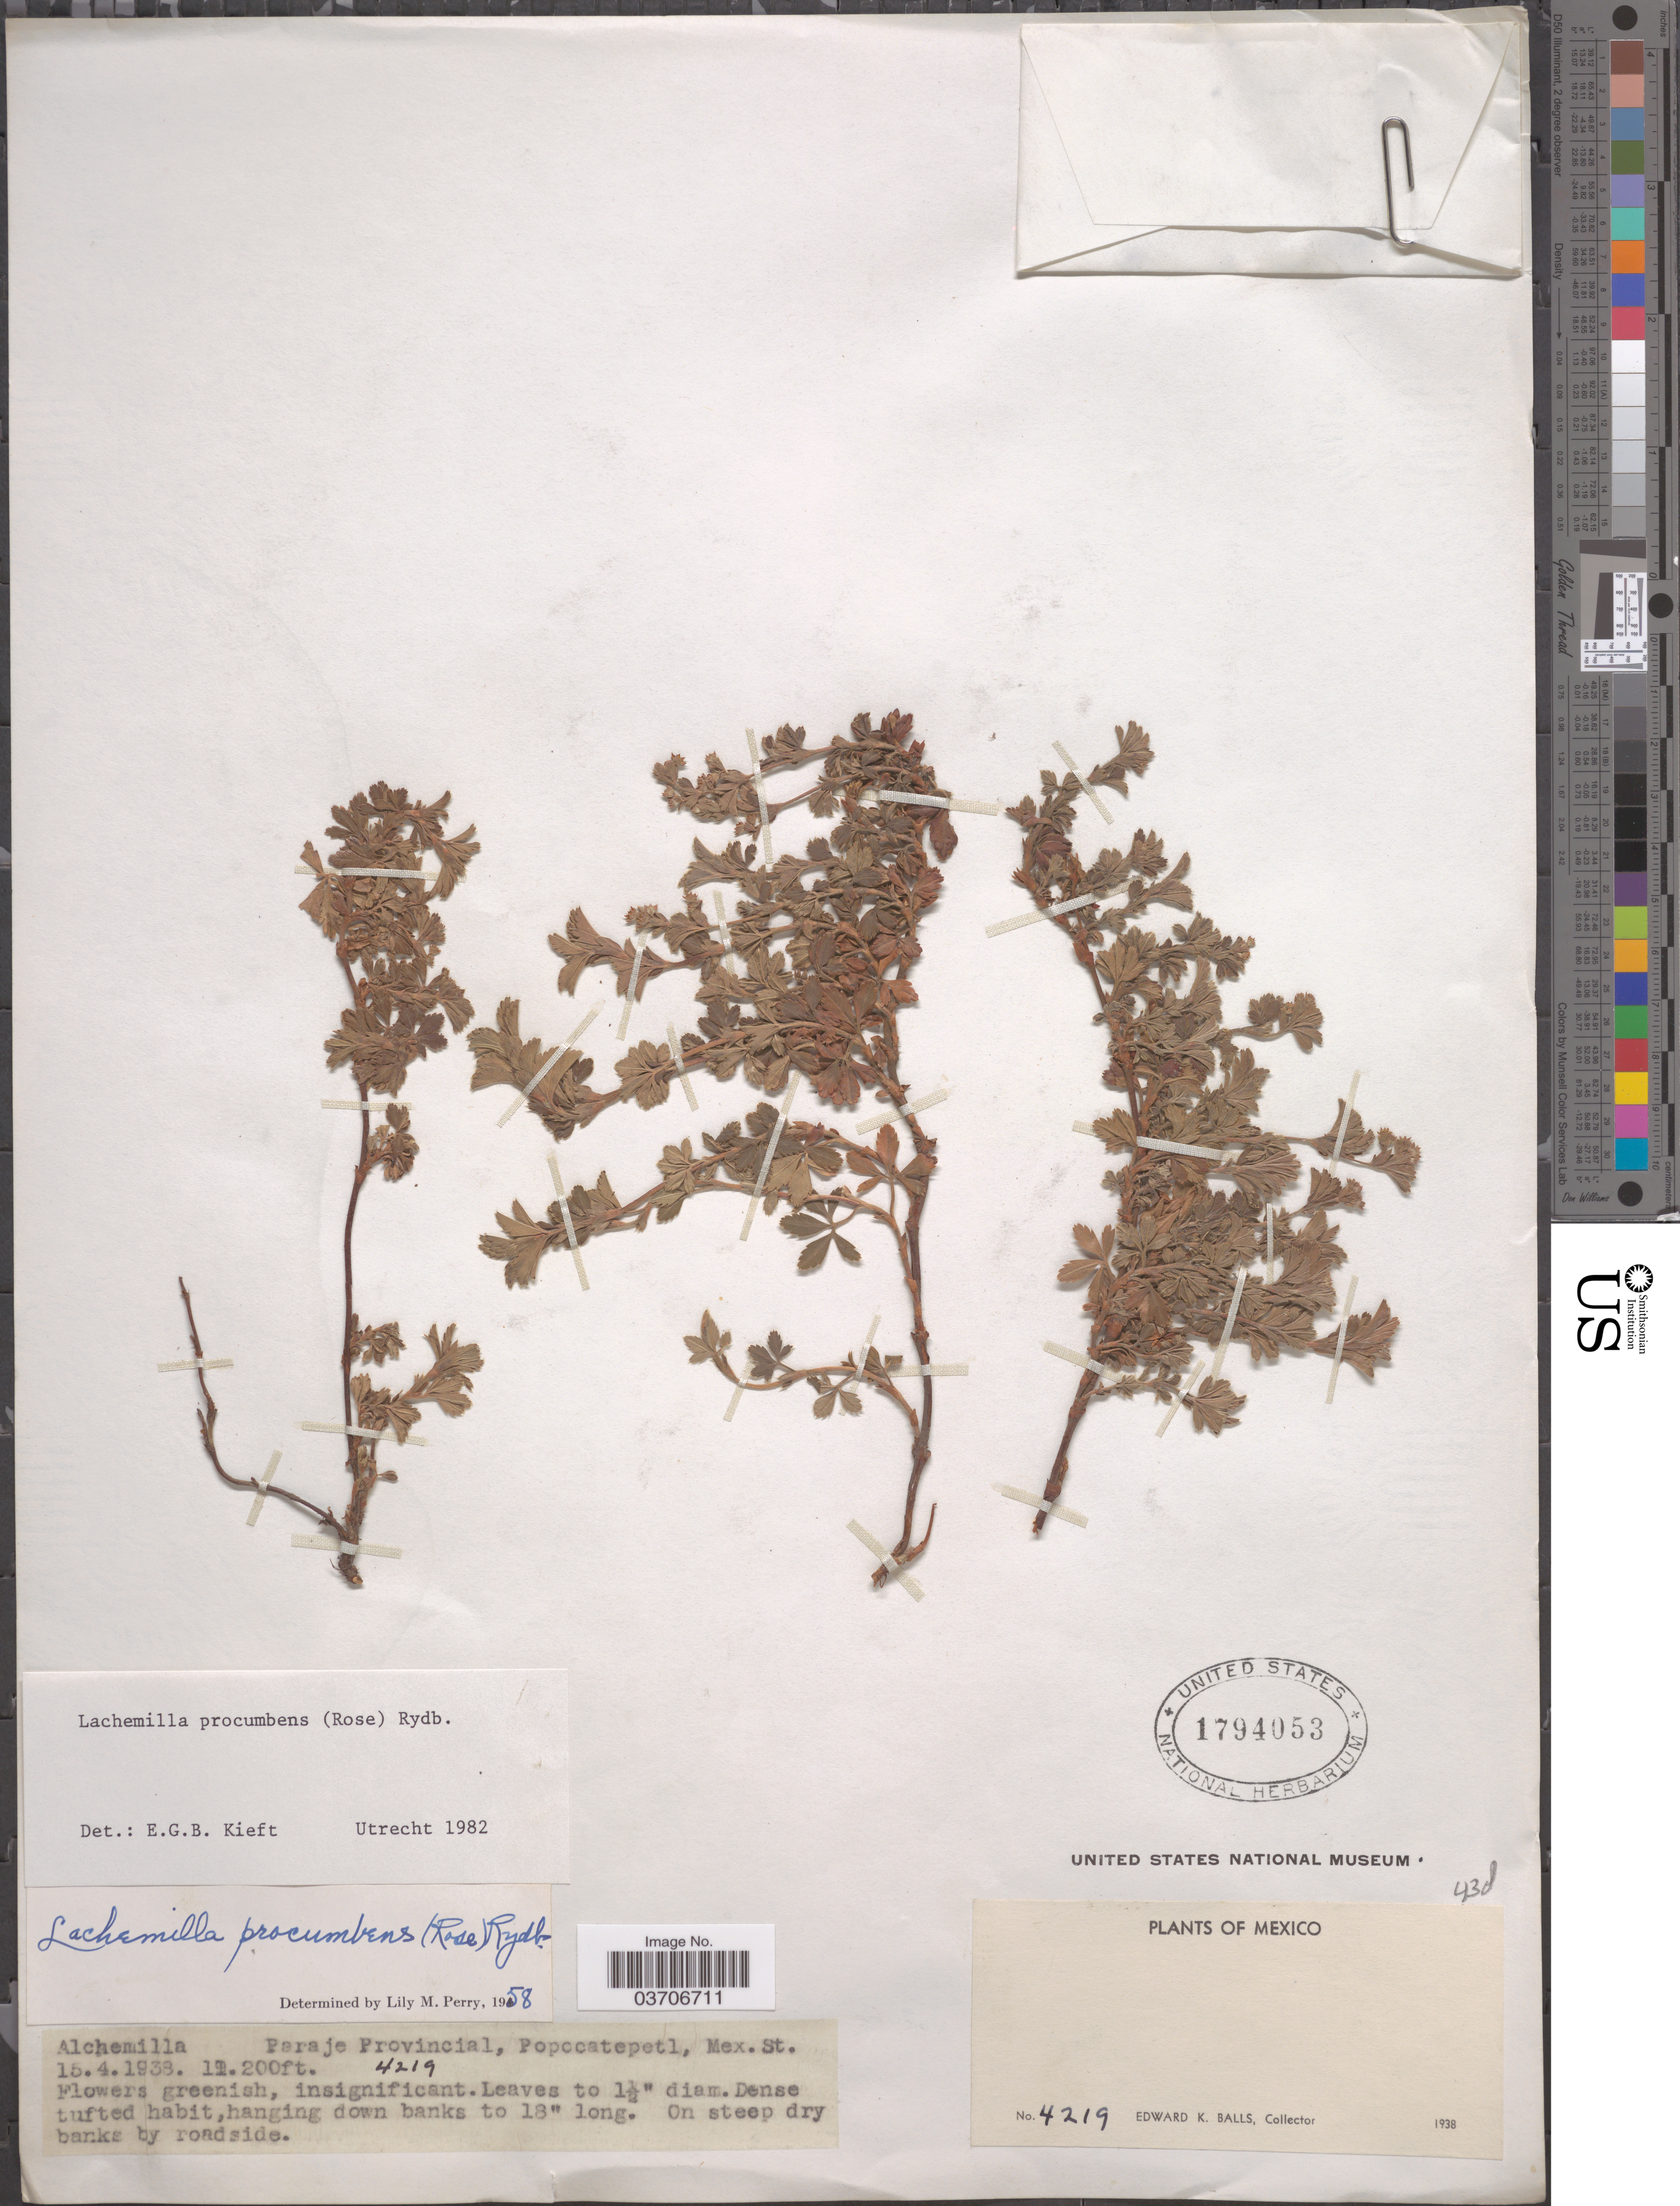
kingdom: Plantae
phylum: Tracheophyta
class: Magnoliopsida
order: Rosales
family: Rosaceae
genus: Lachemilla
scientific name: Lachemilla procumbens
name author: (Rose) Rydb.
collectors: E. K. Balls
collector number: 4219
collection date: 1938-04-15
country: Mexico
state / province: México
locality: Paraje Provincial, Popocatepetl.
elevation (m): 3414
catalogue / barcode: US 1794053